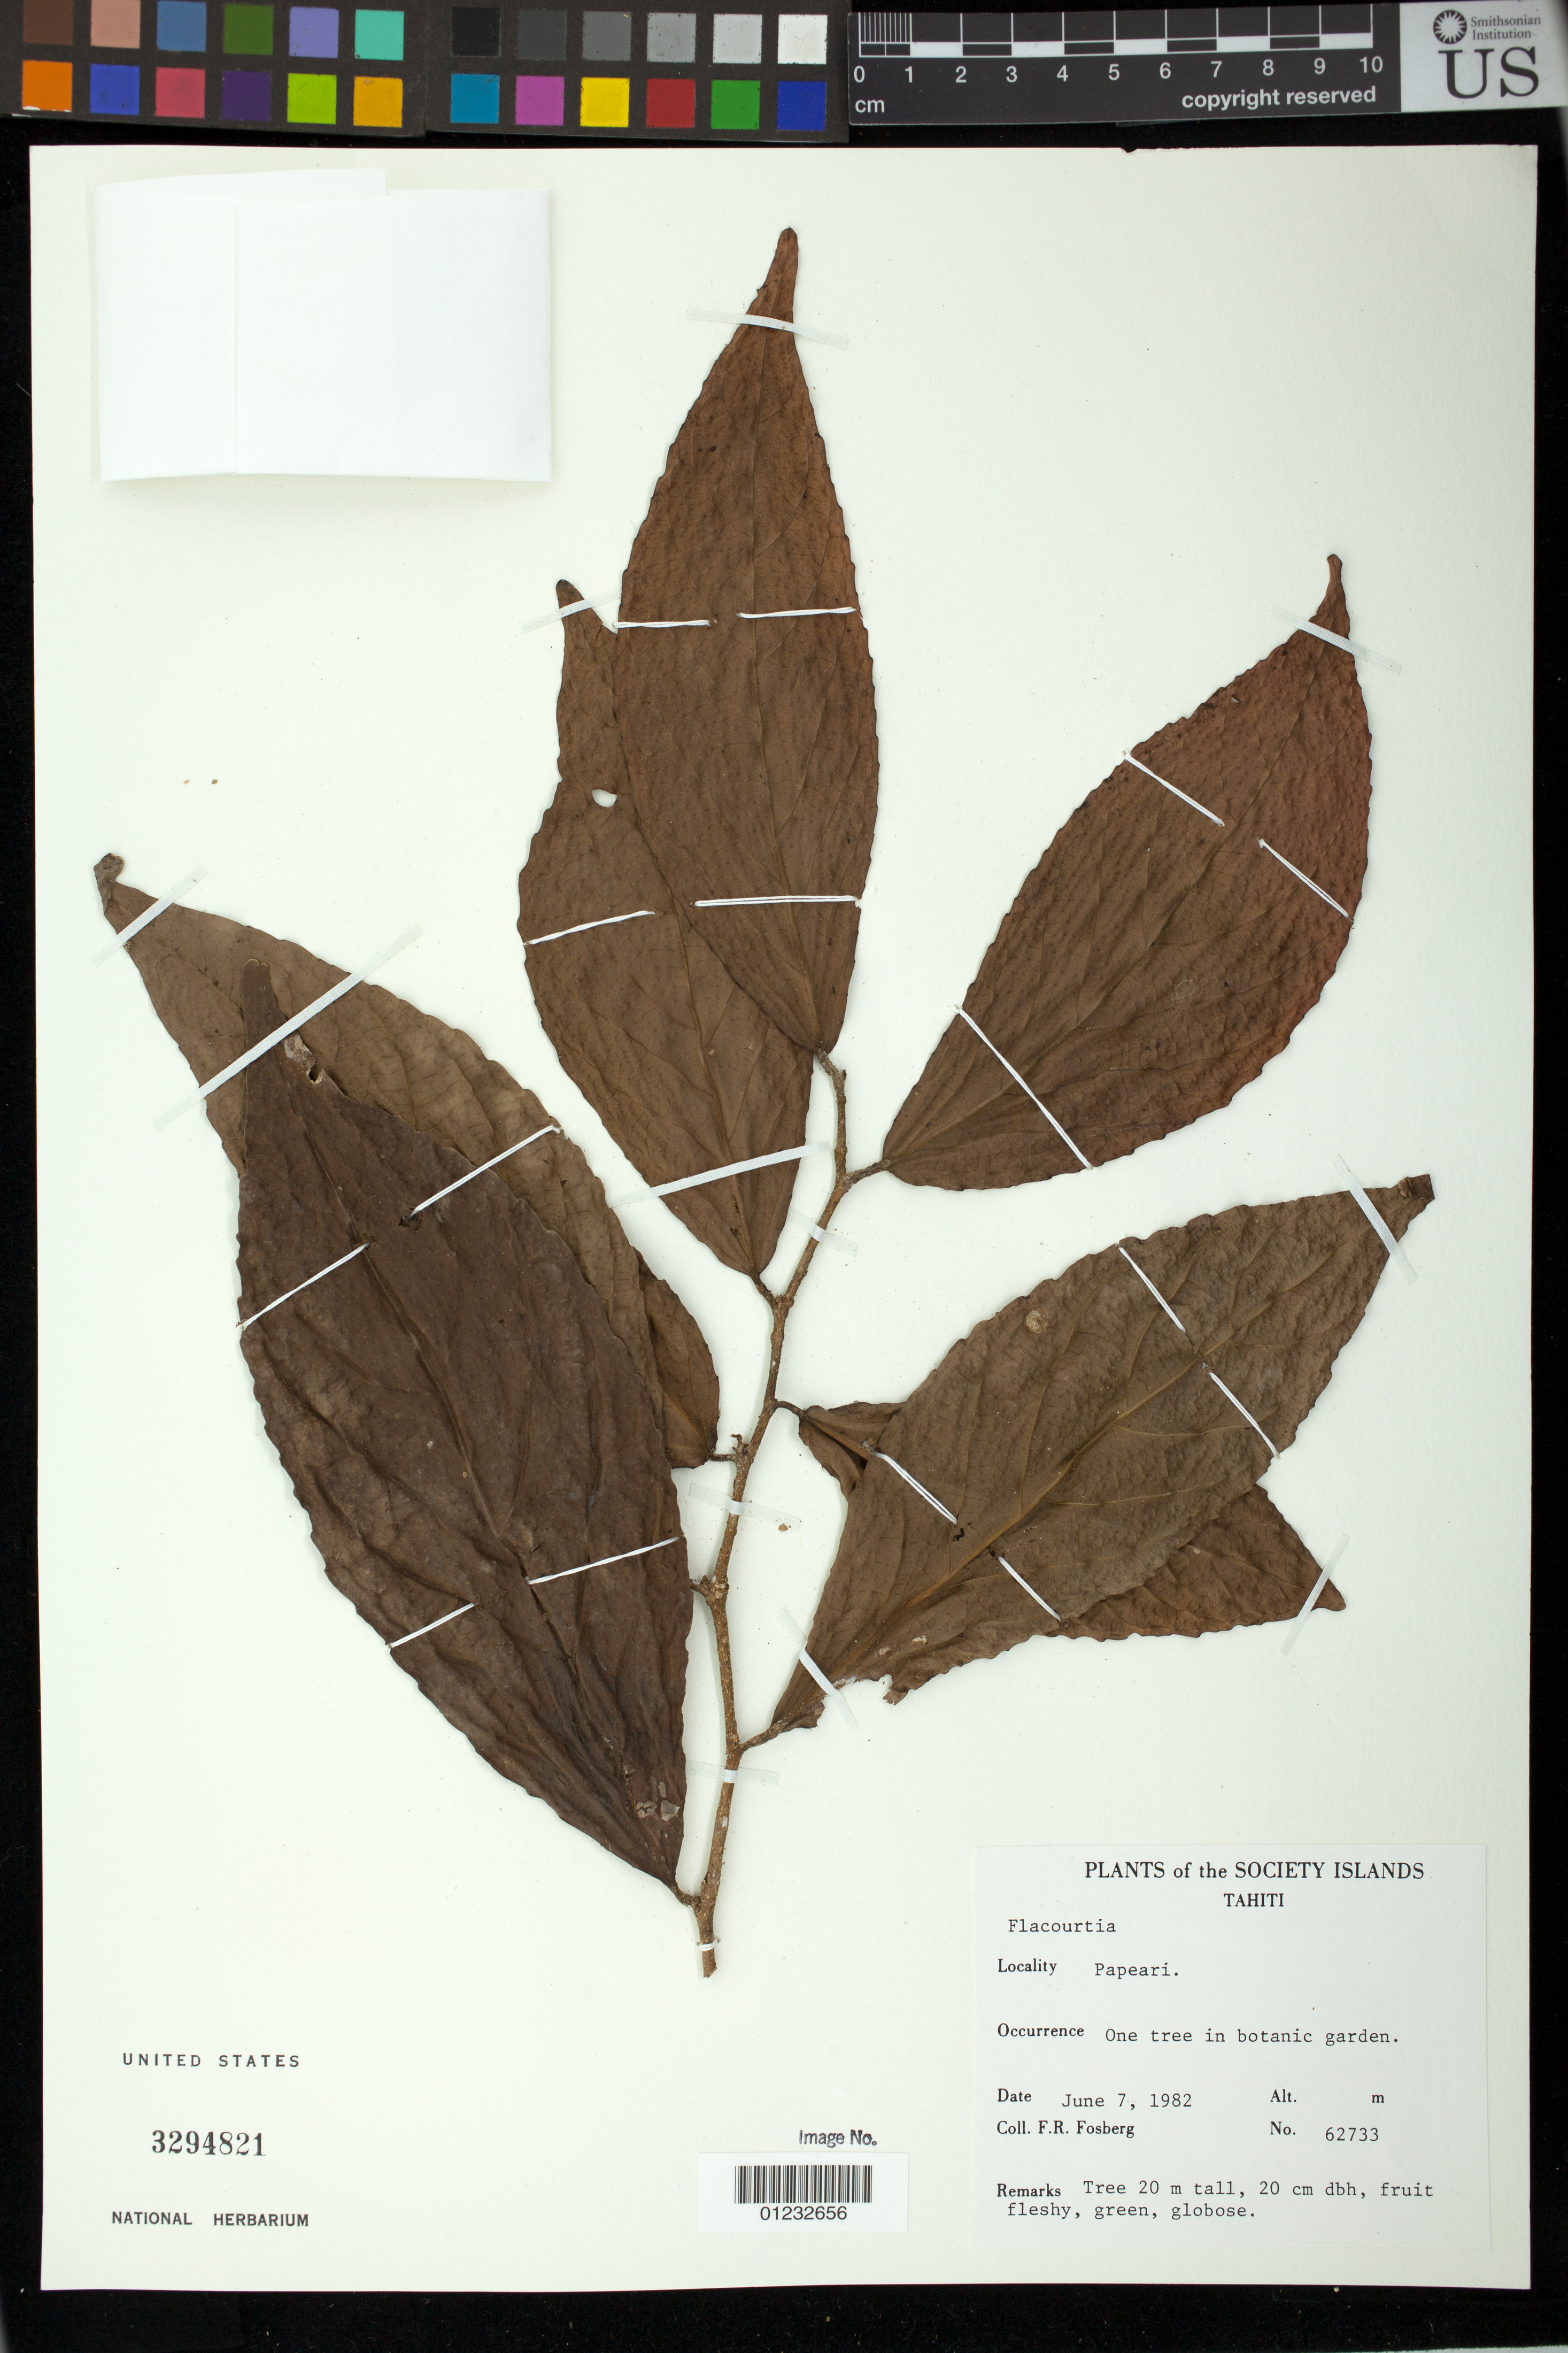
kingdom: Plantae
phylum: Tracheophyta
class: Magnoliopsida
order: Malpighiales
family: Salicaceae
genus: Flacourtia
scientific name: Flacourtia rukam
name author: Zoll. & Moritzi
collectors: F. R. Fosberg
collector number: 62733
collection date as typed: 07 Jun 1982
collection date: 1982-06-07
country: French Polynesia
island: Tahiti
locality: Papeari in botanic garden.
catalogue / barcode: US 3294821